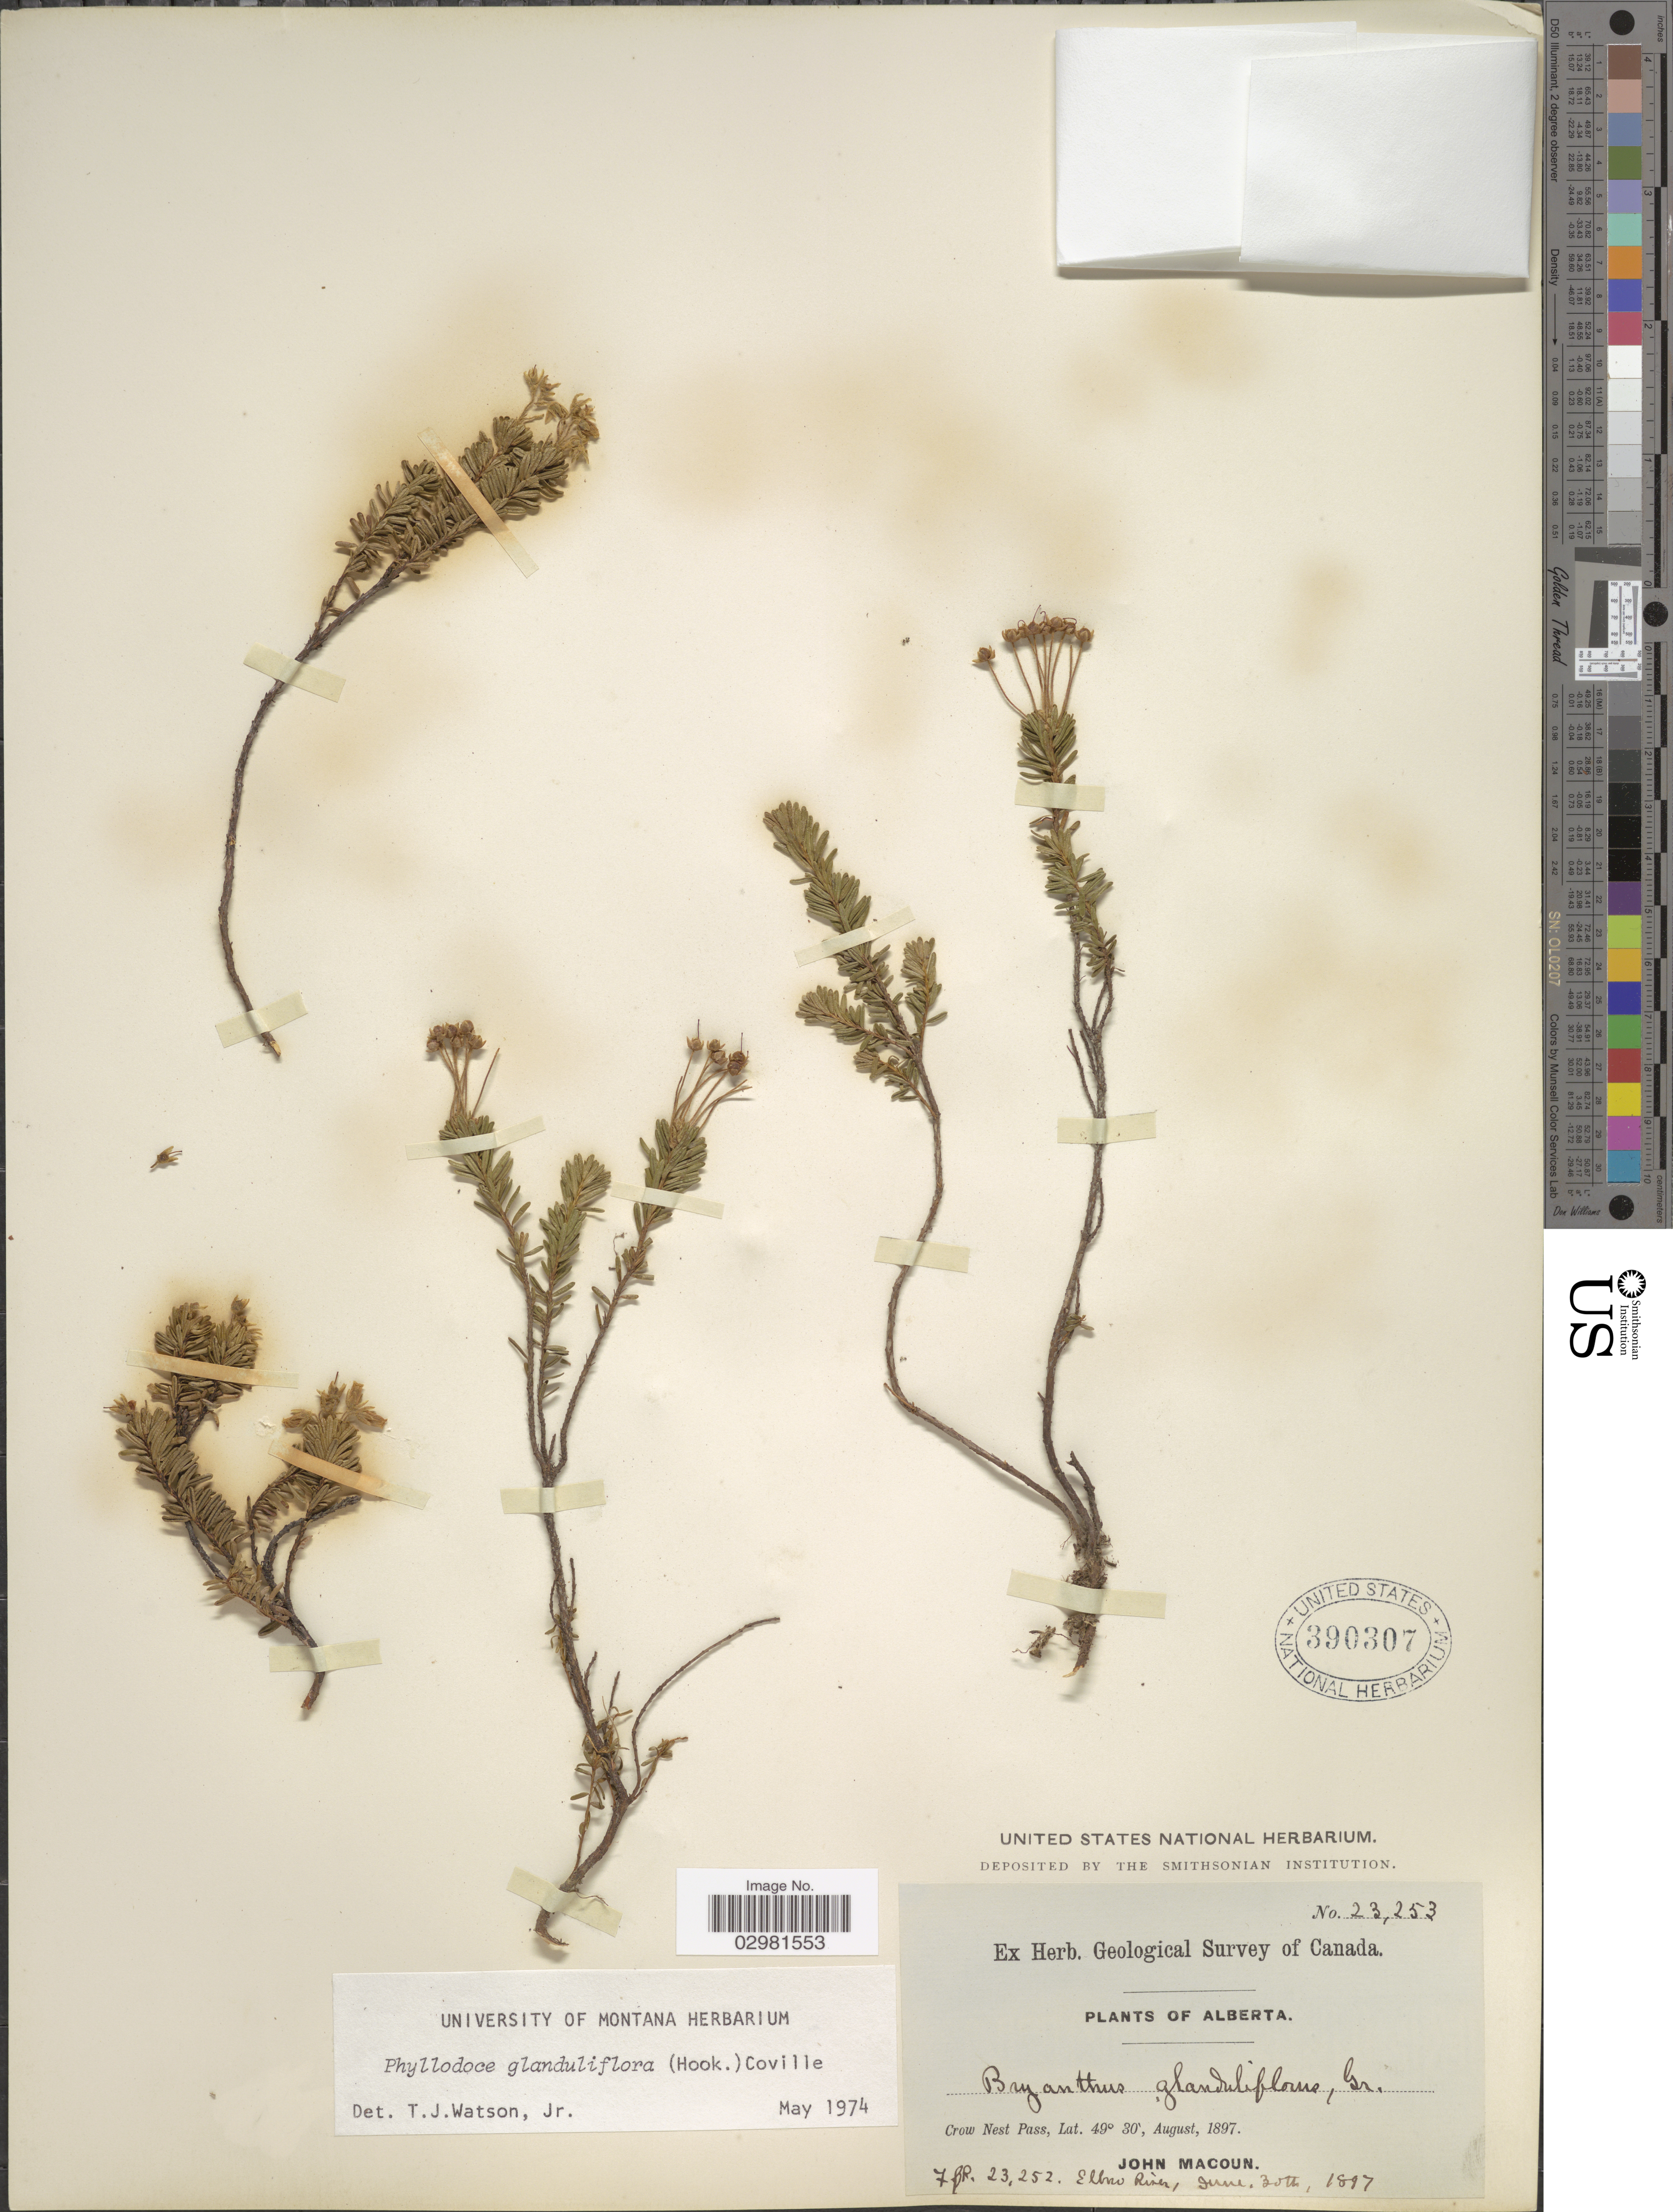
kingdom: Plantae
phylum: Tracheophyta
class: Magnoliopsida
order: Ericales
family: Ericaceae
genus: Phyllodoce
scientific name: Phyllodoce glanduliflora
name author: (Hook.) Coville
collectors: J. Macoun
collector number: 23253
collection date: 1897-08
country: Canada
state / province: Alberta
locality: Crow Nest Pass.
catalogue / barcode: US 390307